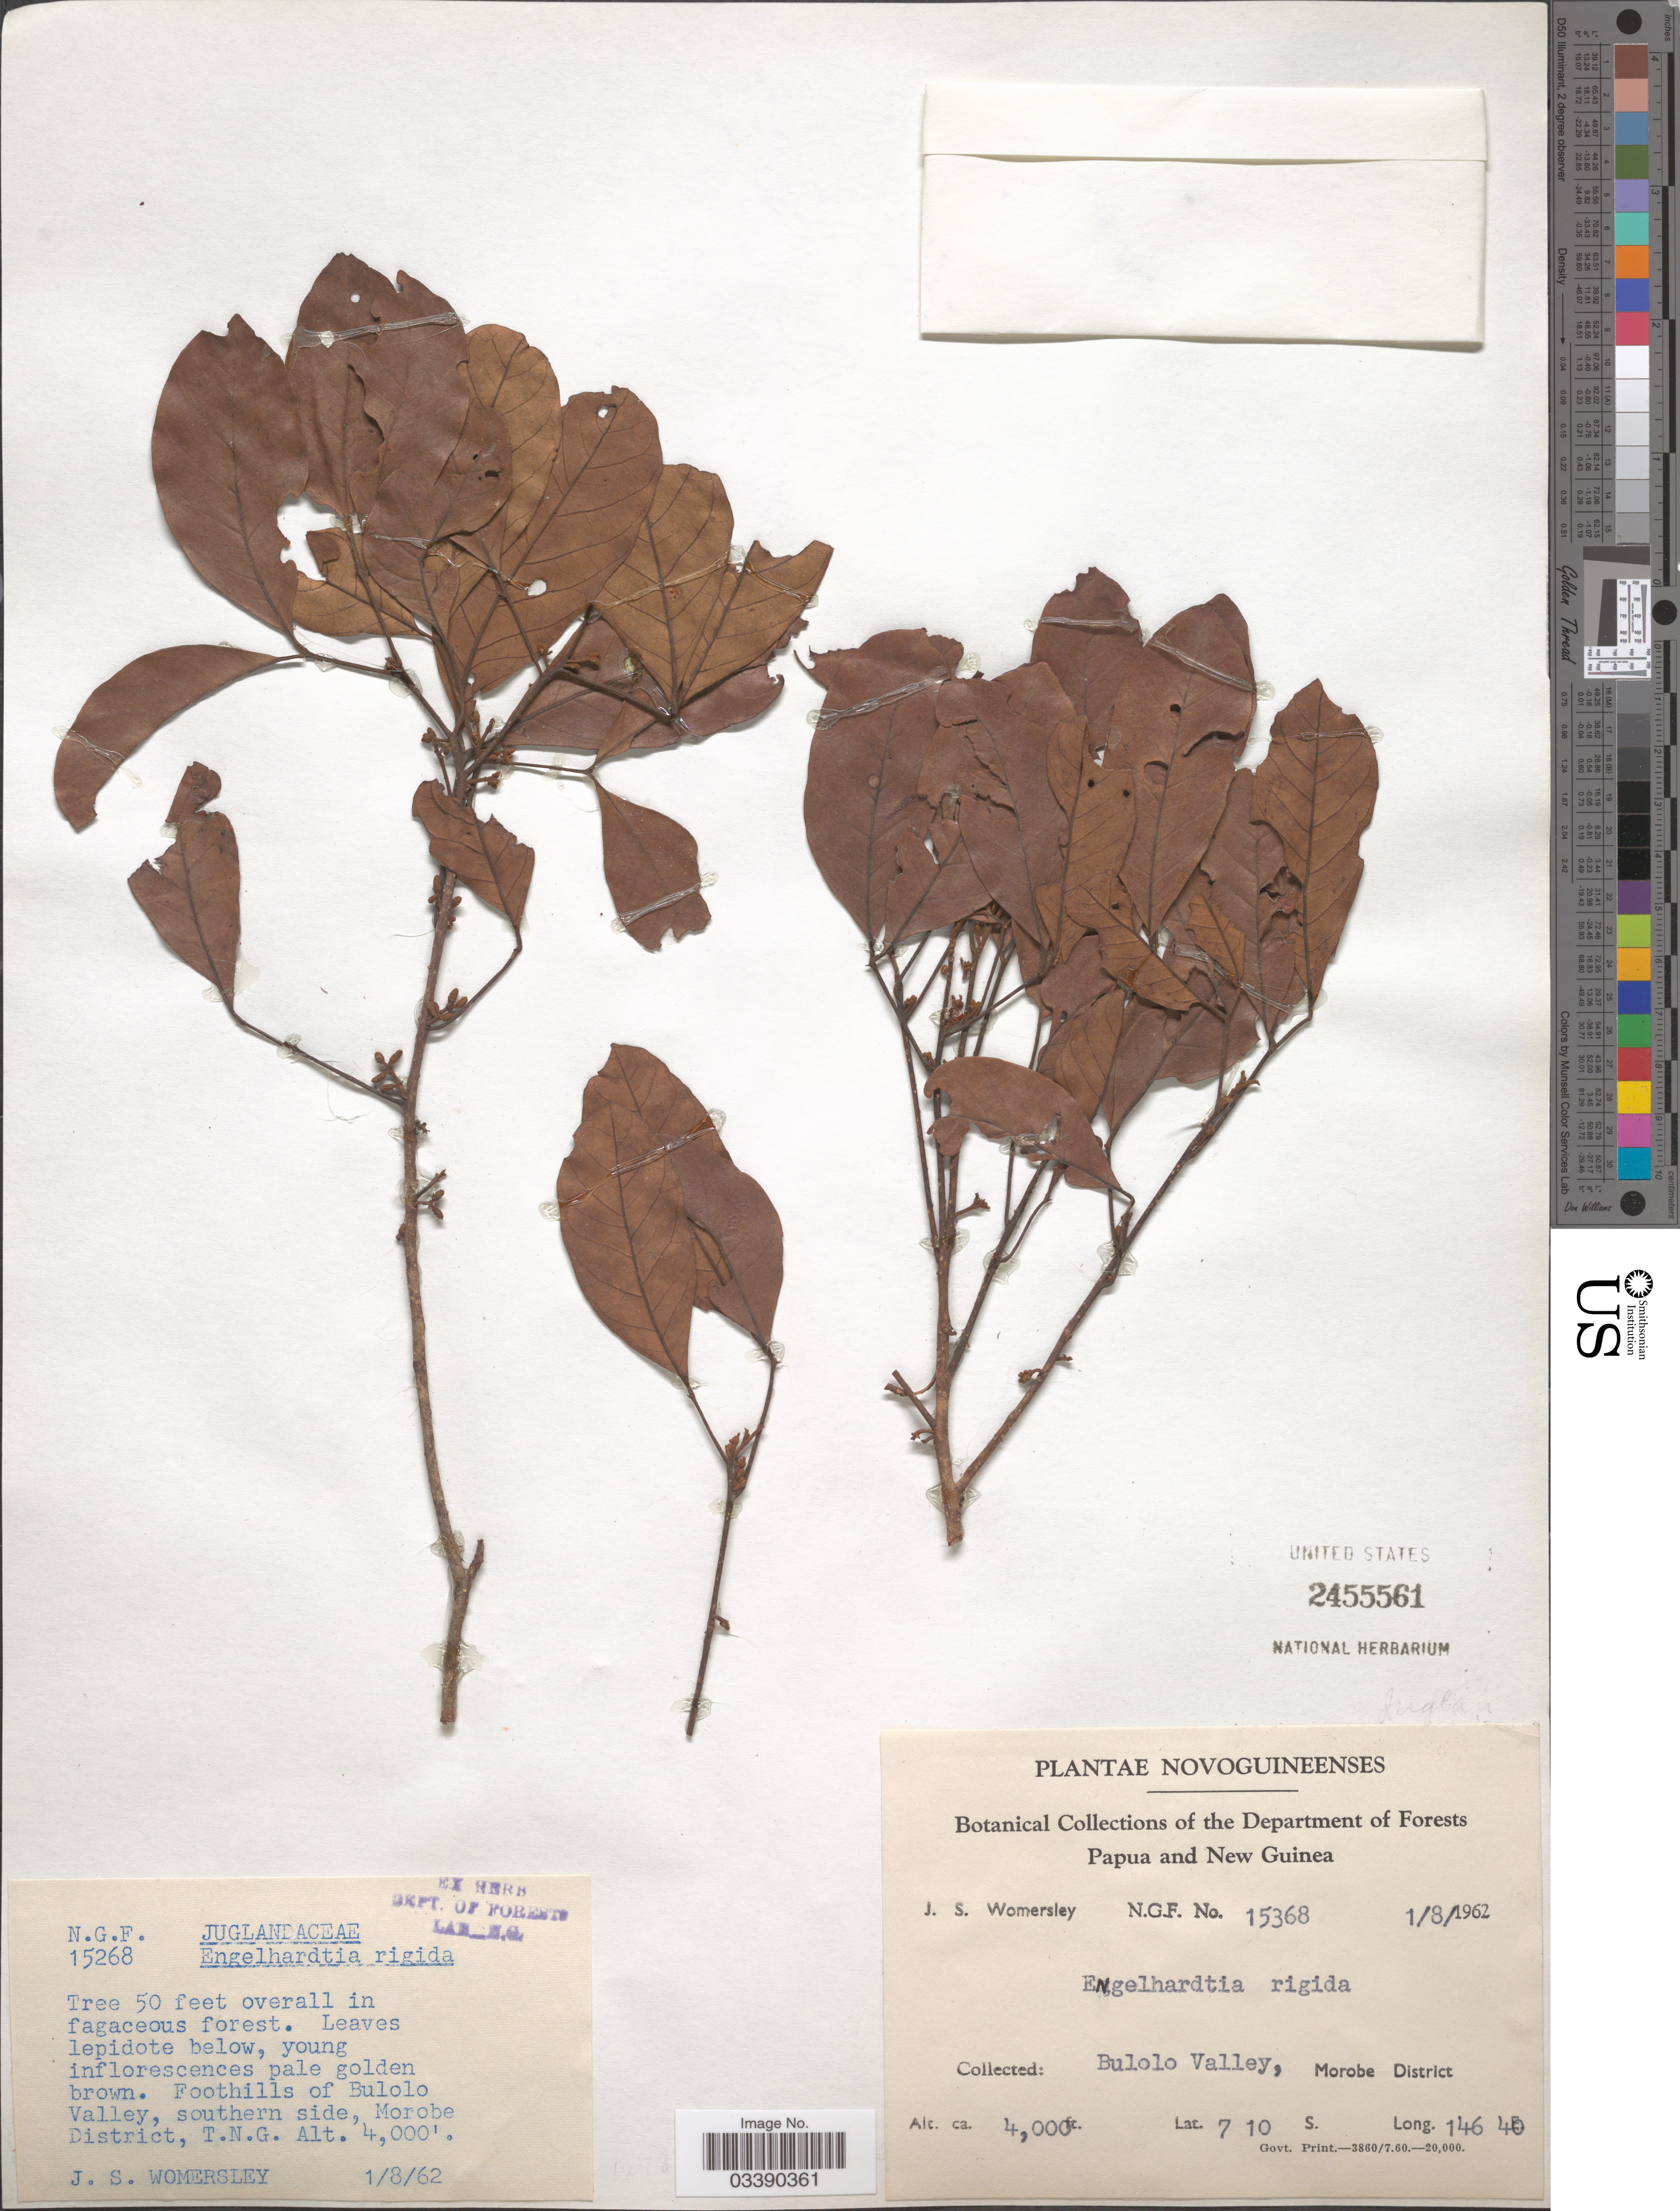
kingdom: Plantae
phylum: Tracheophyta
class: Magnoliopsida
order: Fagales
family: Juglandaceae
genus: Engelhardia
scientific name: Engelhardia rigida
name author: Blume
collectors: J. S. Womersley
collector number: N.G.F. 15268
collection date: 1962-08-01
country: Papua New Guinea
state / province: Morobe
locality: Papua and New Guinea. [unsure placement] Bulolo Valley, Morobe District. Foothills of Bulolo Valley, southern side. T.N.G.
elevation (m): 1219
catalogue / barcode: US 2455561